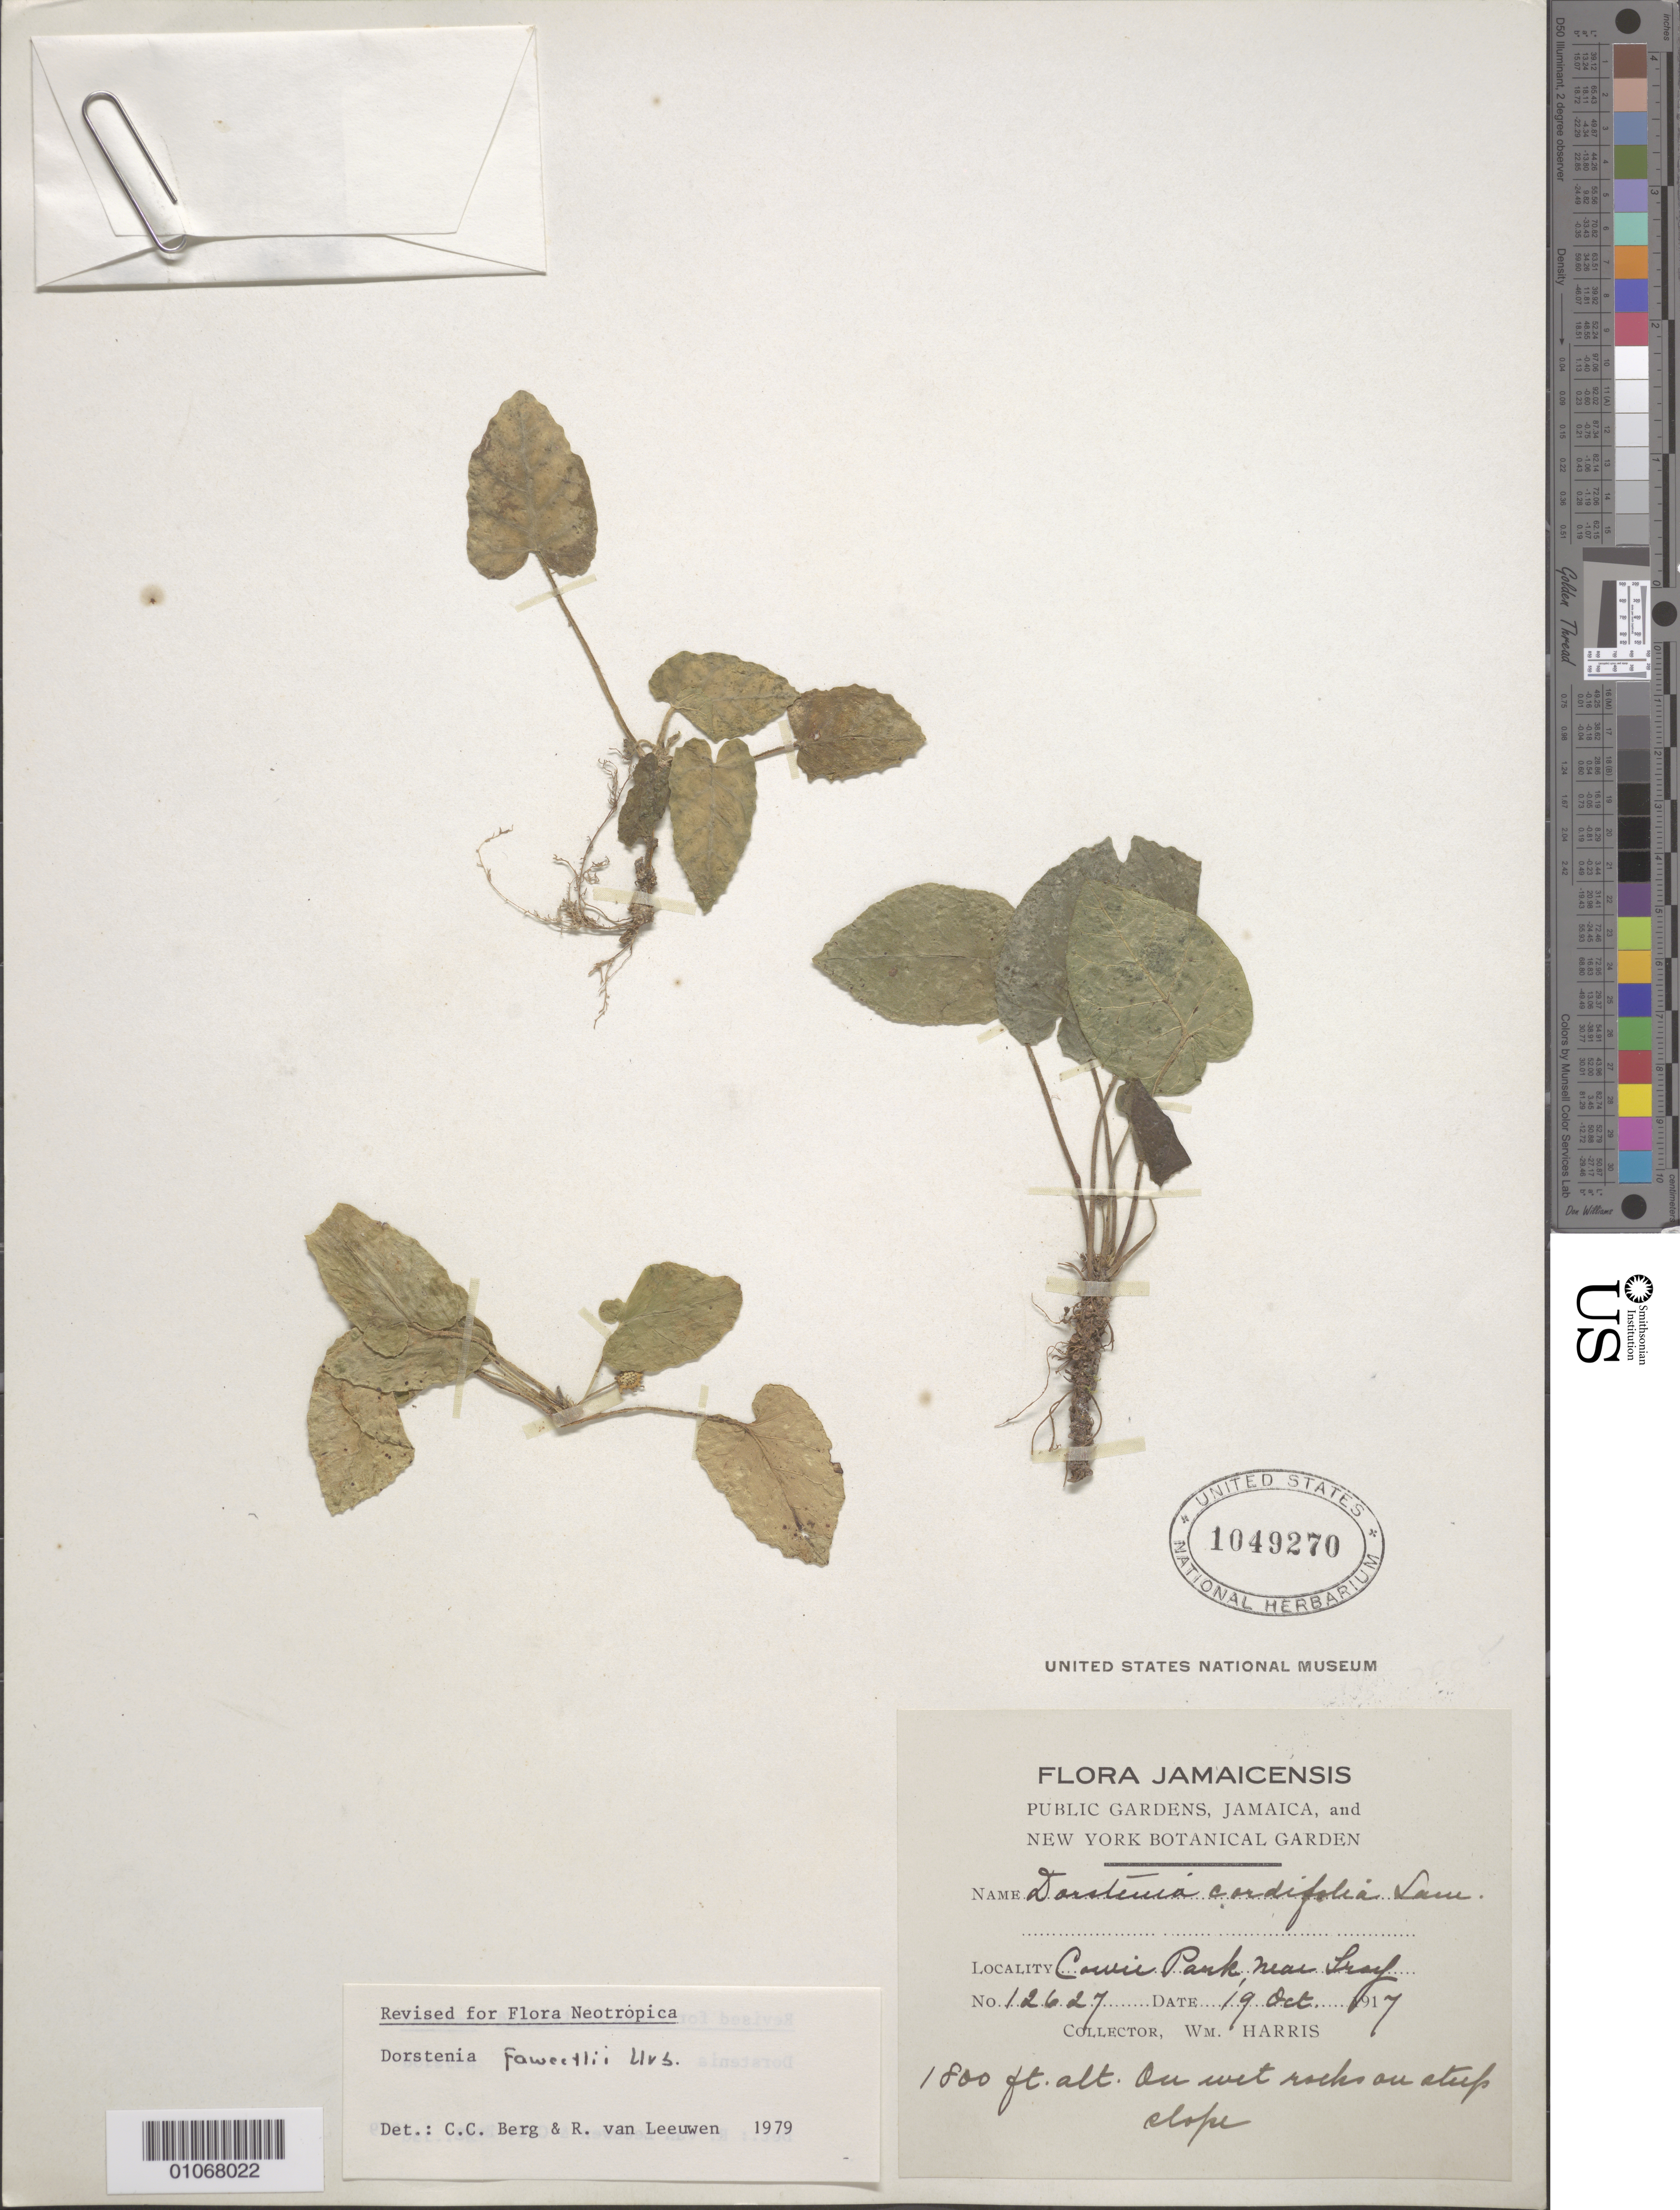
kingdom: Plantae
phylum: Tracheophyta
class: Magnoliopsida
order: Rosales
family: Moraceae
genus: Dorstenia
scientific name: Dorstenia fawcettii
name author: Urb.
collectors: W. Harris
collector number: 12627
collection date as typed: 19 Oct 1917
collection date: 1917-10-19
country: Jamaica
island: Jamaica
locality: Carvin Park, near Tray.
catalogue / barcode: US 1049270